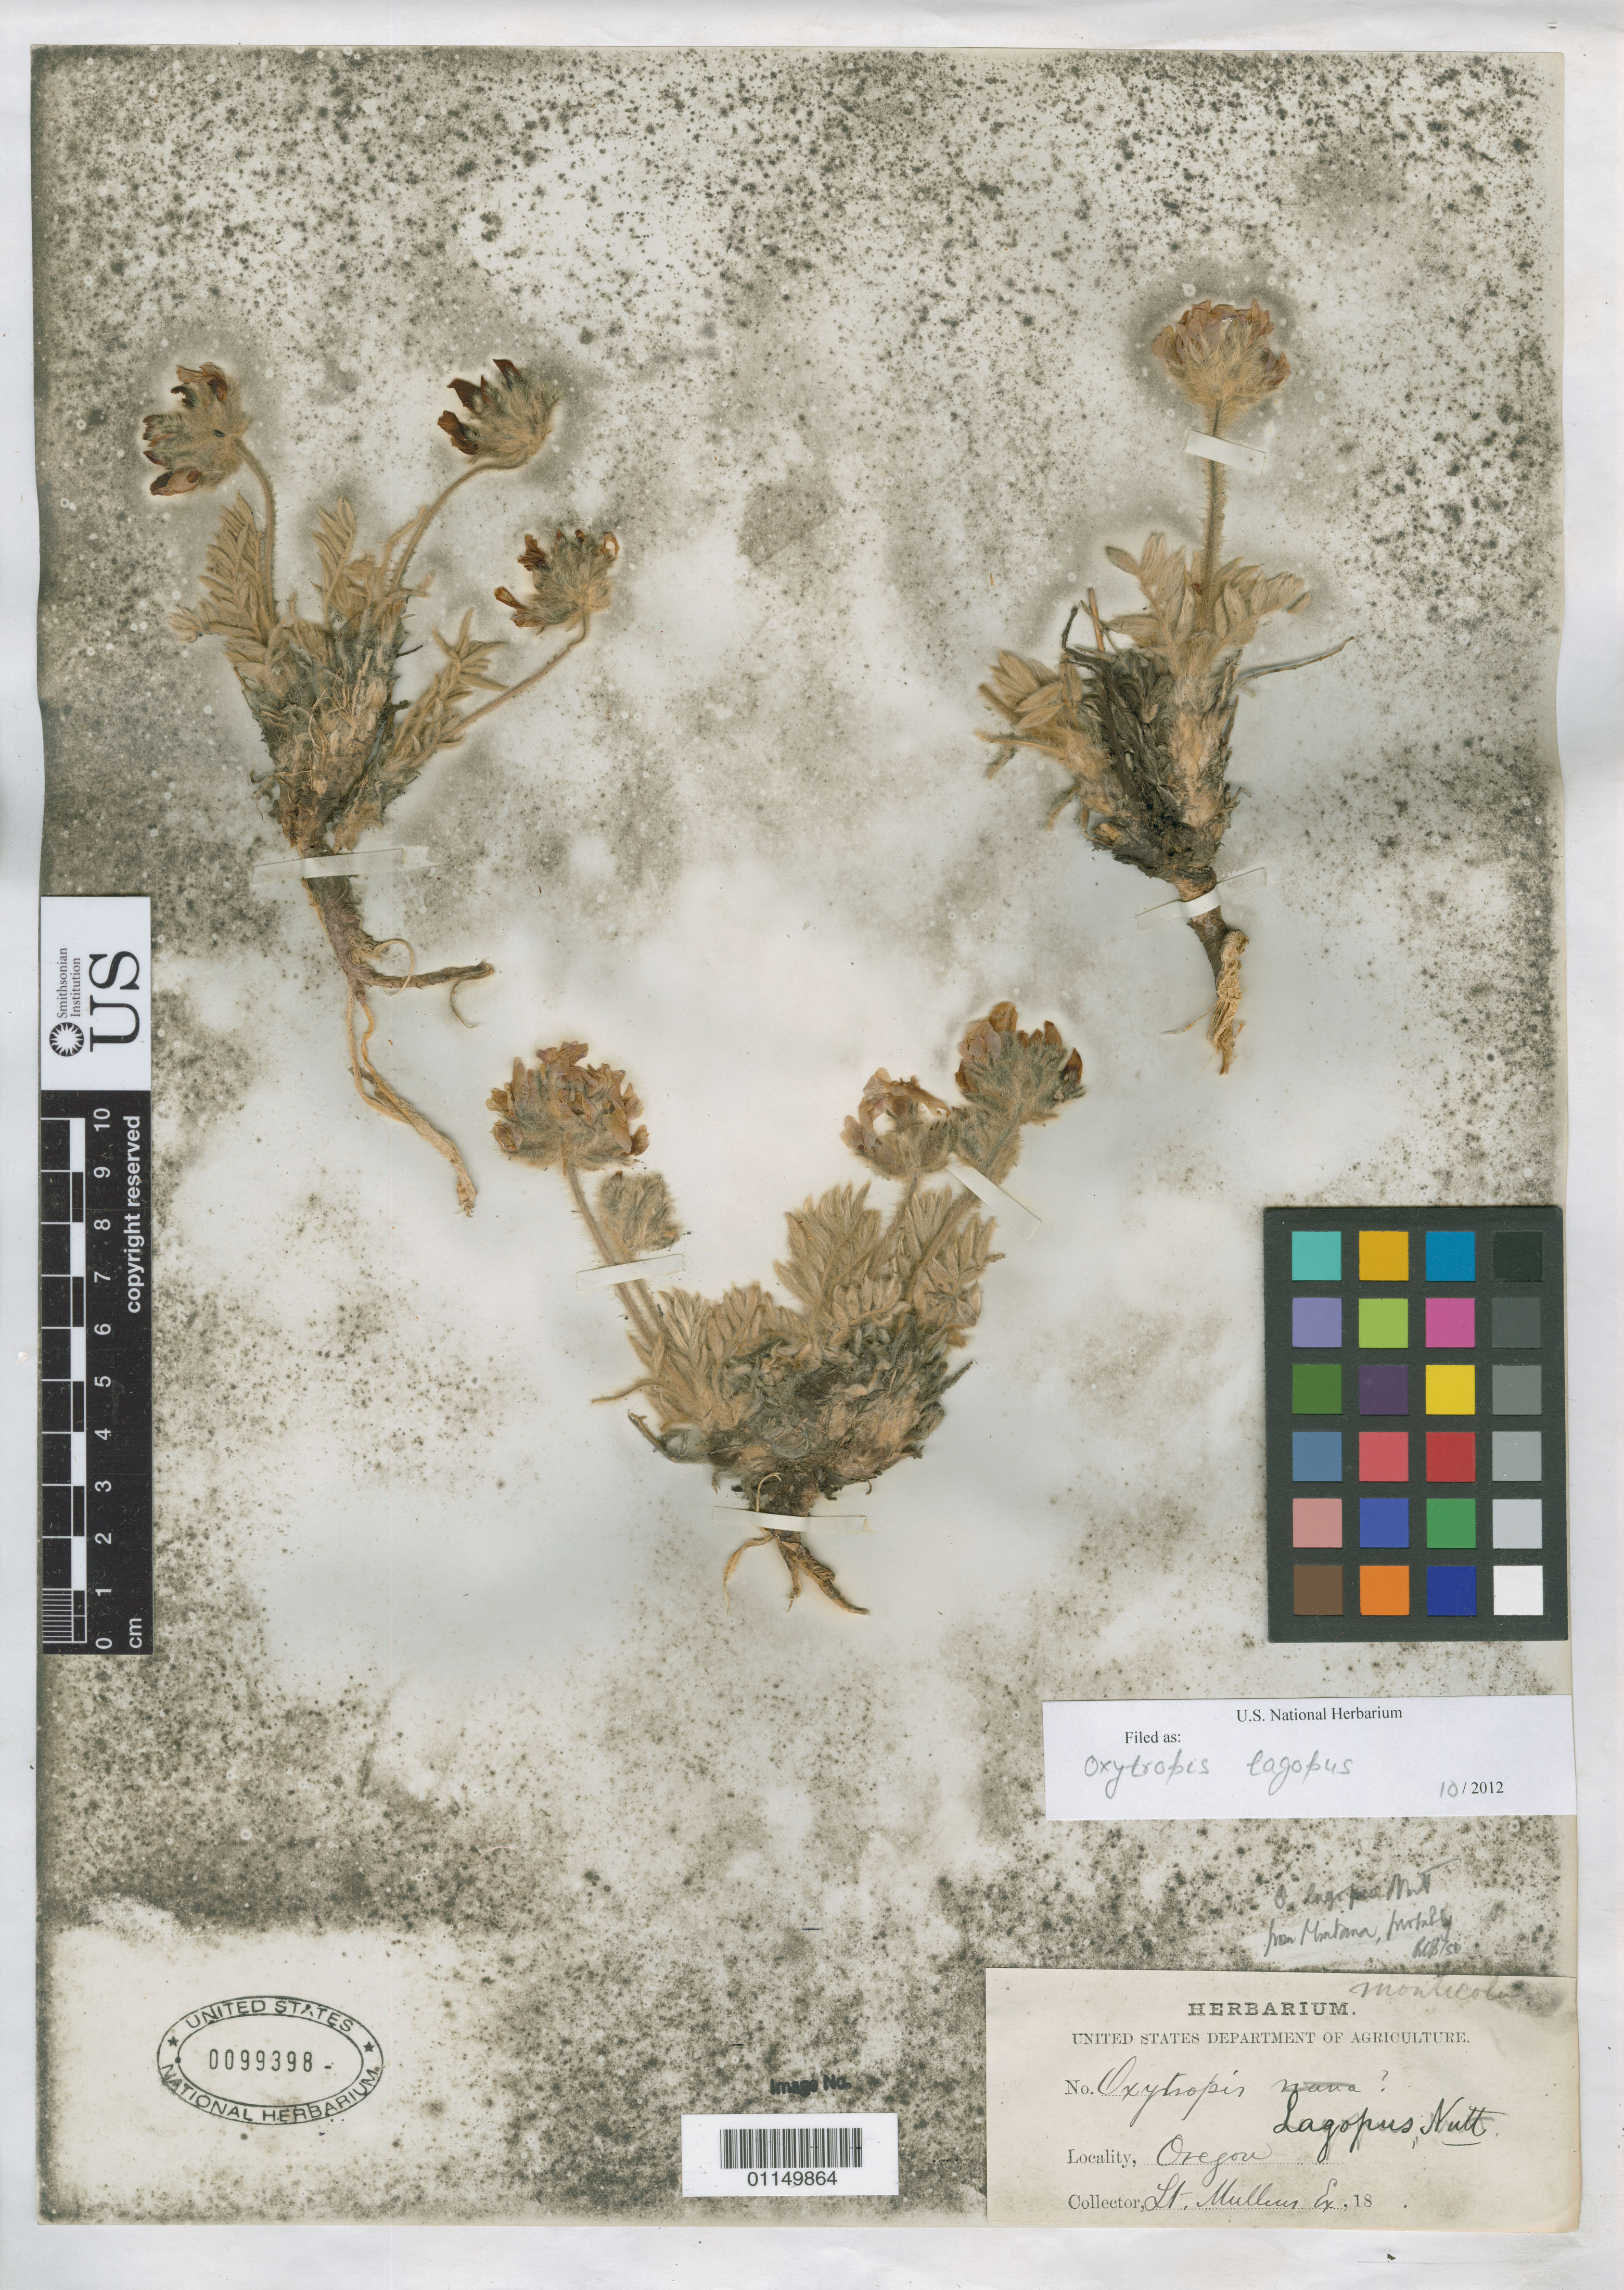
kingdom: Plantae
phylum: Tracheophyta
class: Magnoliopsida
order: Fabales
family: Fabaceae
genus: Oxytropis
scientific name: Oxytropis lagopus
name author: Nutt.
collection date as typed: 18--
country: United States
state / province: Oregon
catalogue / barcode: US 99398